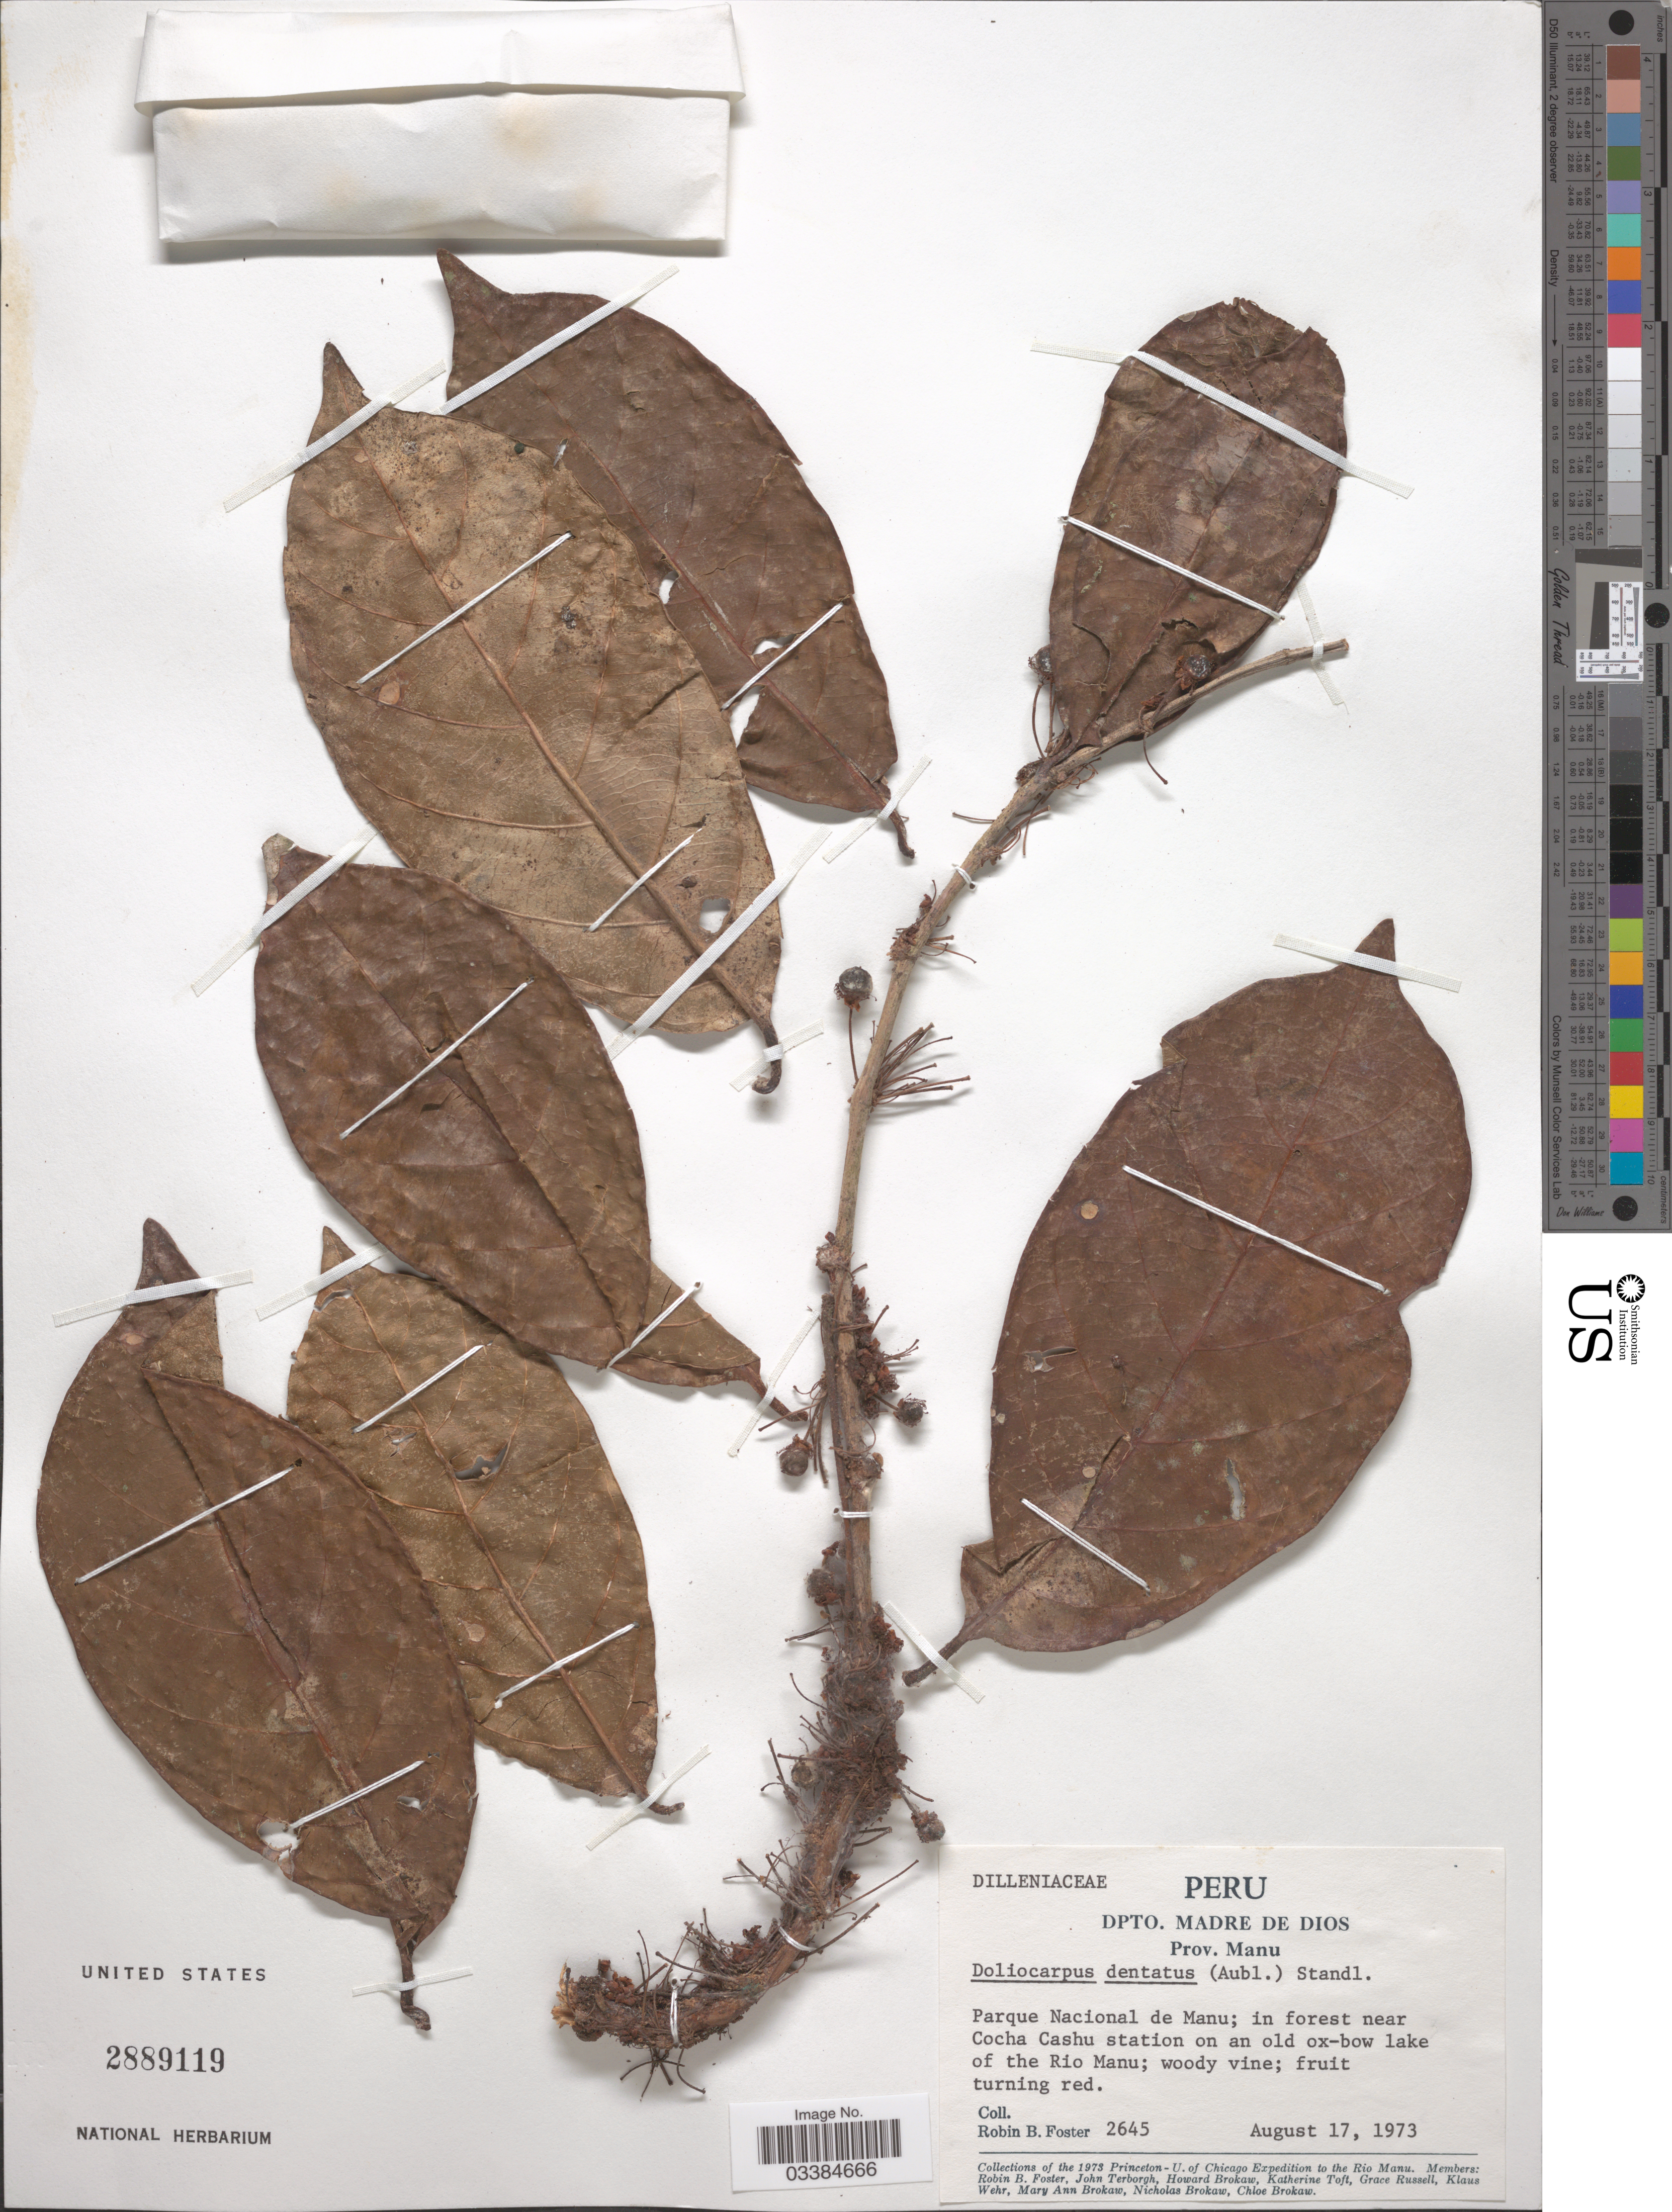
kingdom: Plantae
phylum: Tracheophyta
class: Magnoliopsida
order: Dilleniales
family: Dilleniaceae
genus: Doliocarpus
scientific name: Doliocarpus dentatus subsp. tuberculatus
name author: Aymard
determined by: Victor Longhi Monzoli, João, (BRAZIL)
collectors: R. B. Foster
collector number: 2645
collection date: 1973-08-17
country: Peru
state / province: Madre de Dios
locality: Dpto. Madre de Dios. Prov. Manu. Parque Nacional de Manu; in forest near Cocha Cashu station on an old ox-bow lake of the Rio Manu.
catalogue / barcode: US 2889119